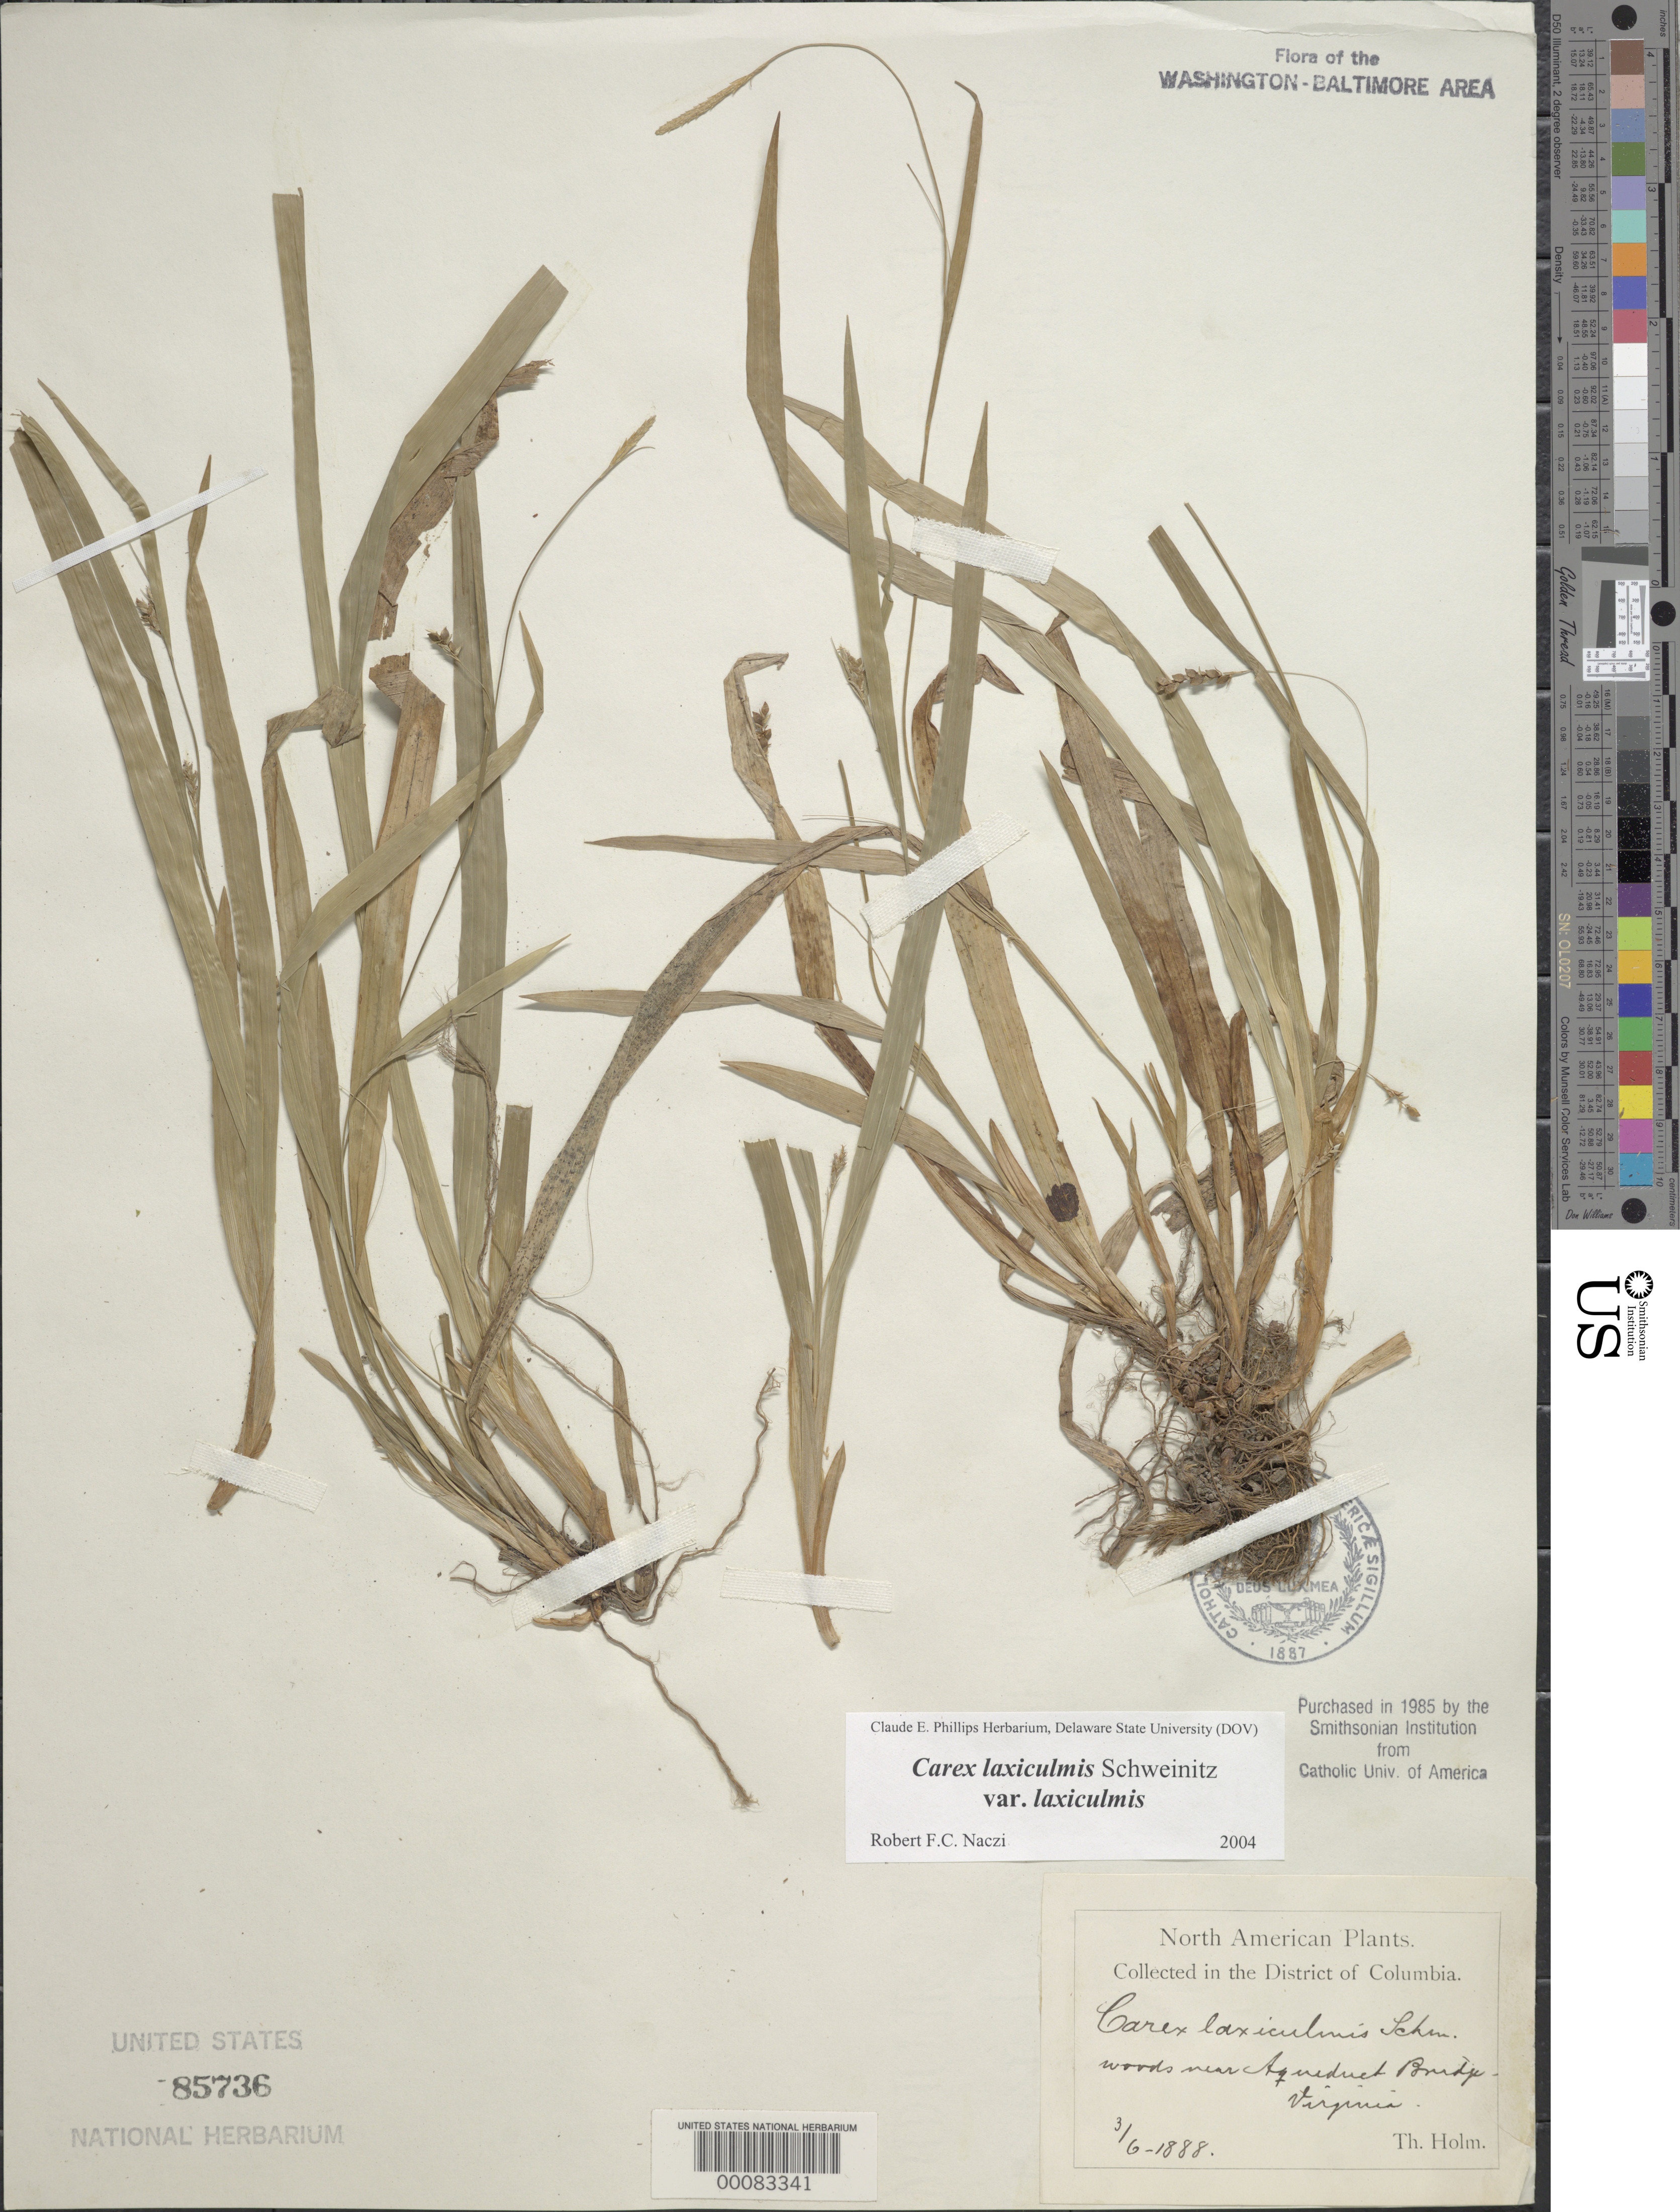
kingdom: Plantae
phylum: Tracheophyta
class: Liliopsida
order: Poales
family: Cyperaceae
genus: Carex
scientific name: Carex laxiculmis var. copulata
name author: (L.H. Bailey) Fernald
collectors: T. Holm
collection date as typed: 03 Jun 1888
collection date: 1888-06-03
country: United States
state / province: Virginia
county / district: Fairfax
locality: Near Aqueduct Bridge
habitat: Woods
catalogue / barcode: US 85736